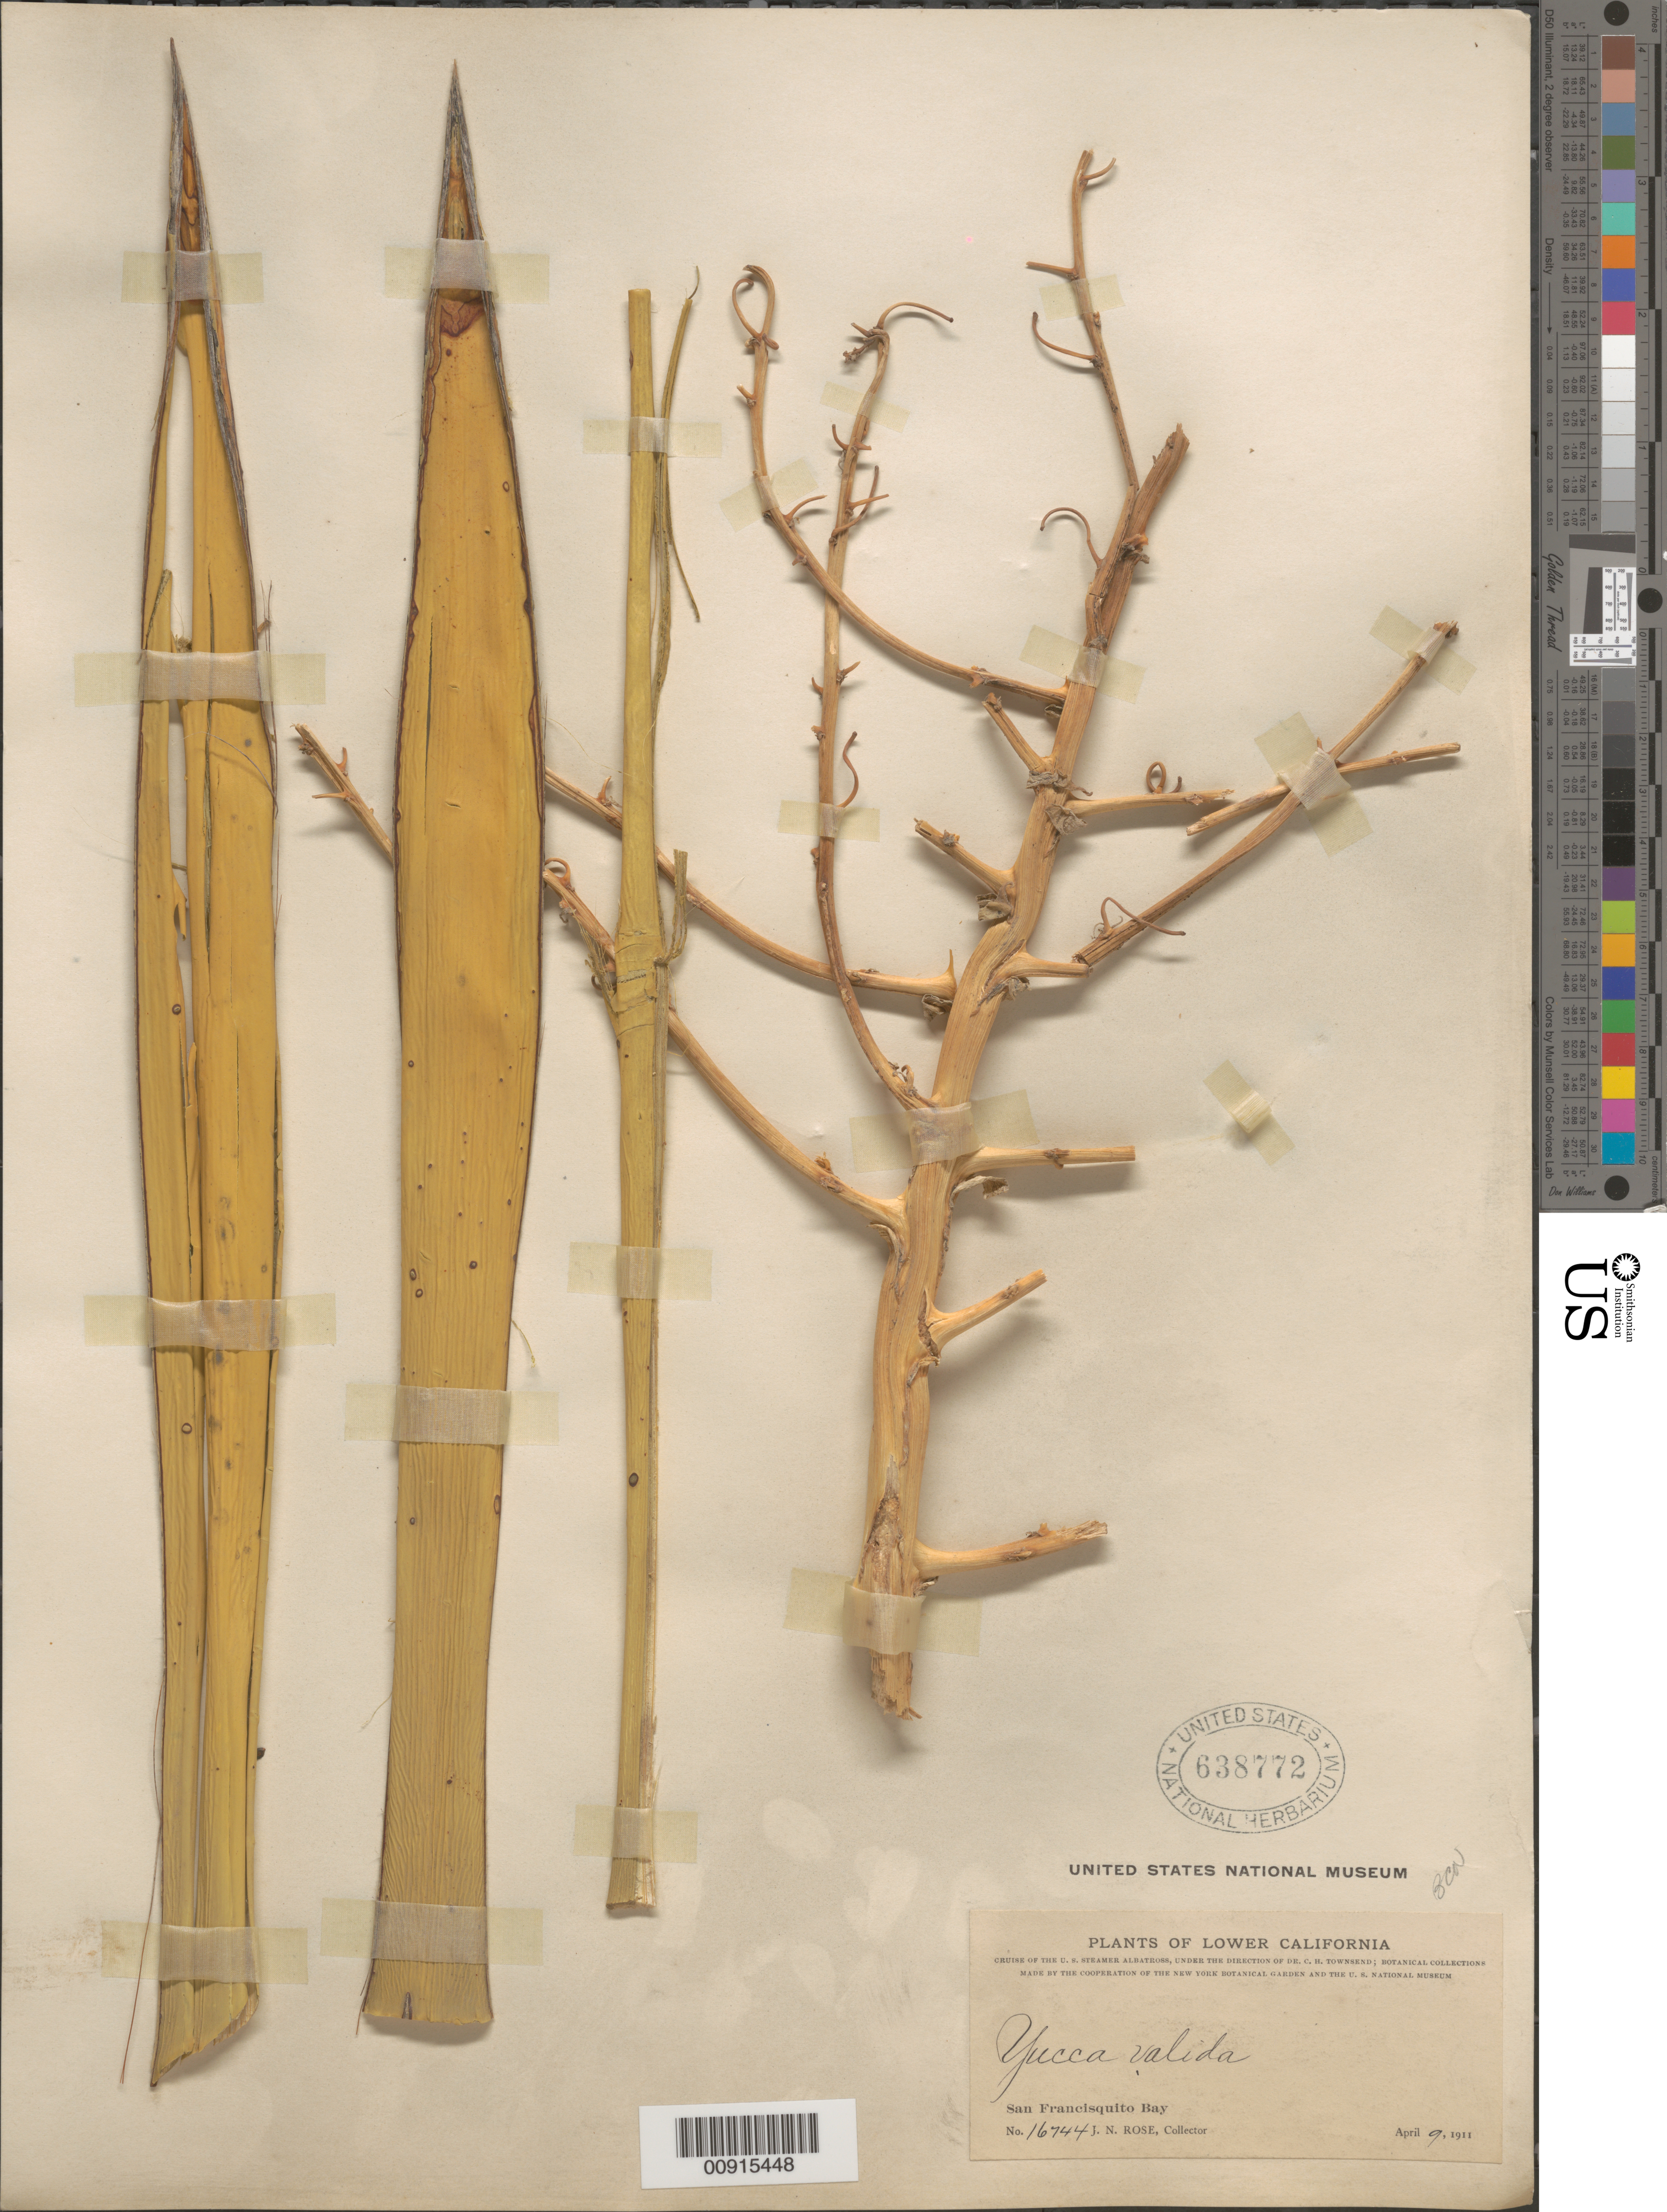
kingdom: Plantae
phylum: Tracheophyta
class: Liliopsida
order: Asparagales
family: Asparagaceae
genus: Yucca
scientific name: Yucca valida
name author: Brandegee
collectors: J. N. Rose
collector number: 16744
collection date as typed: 09 Apr 1911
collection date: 1911-04-09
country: Mexico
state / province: Baja California Norte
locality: San Francisquito Bay, Lower California.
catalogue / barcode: US 638772